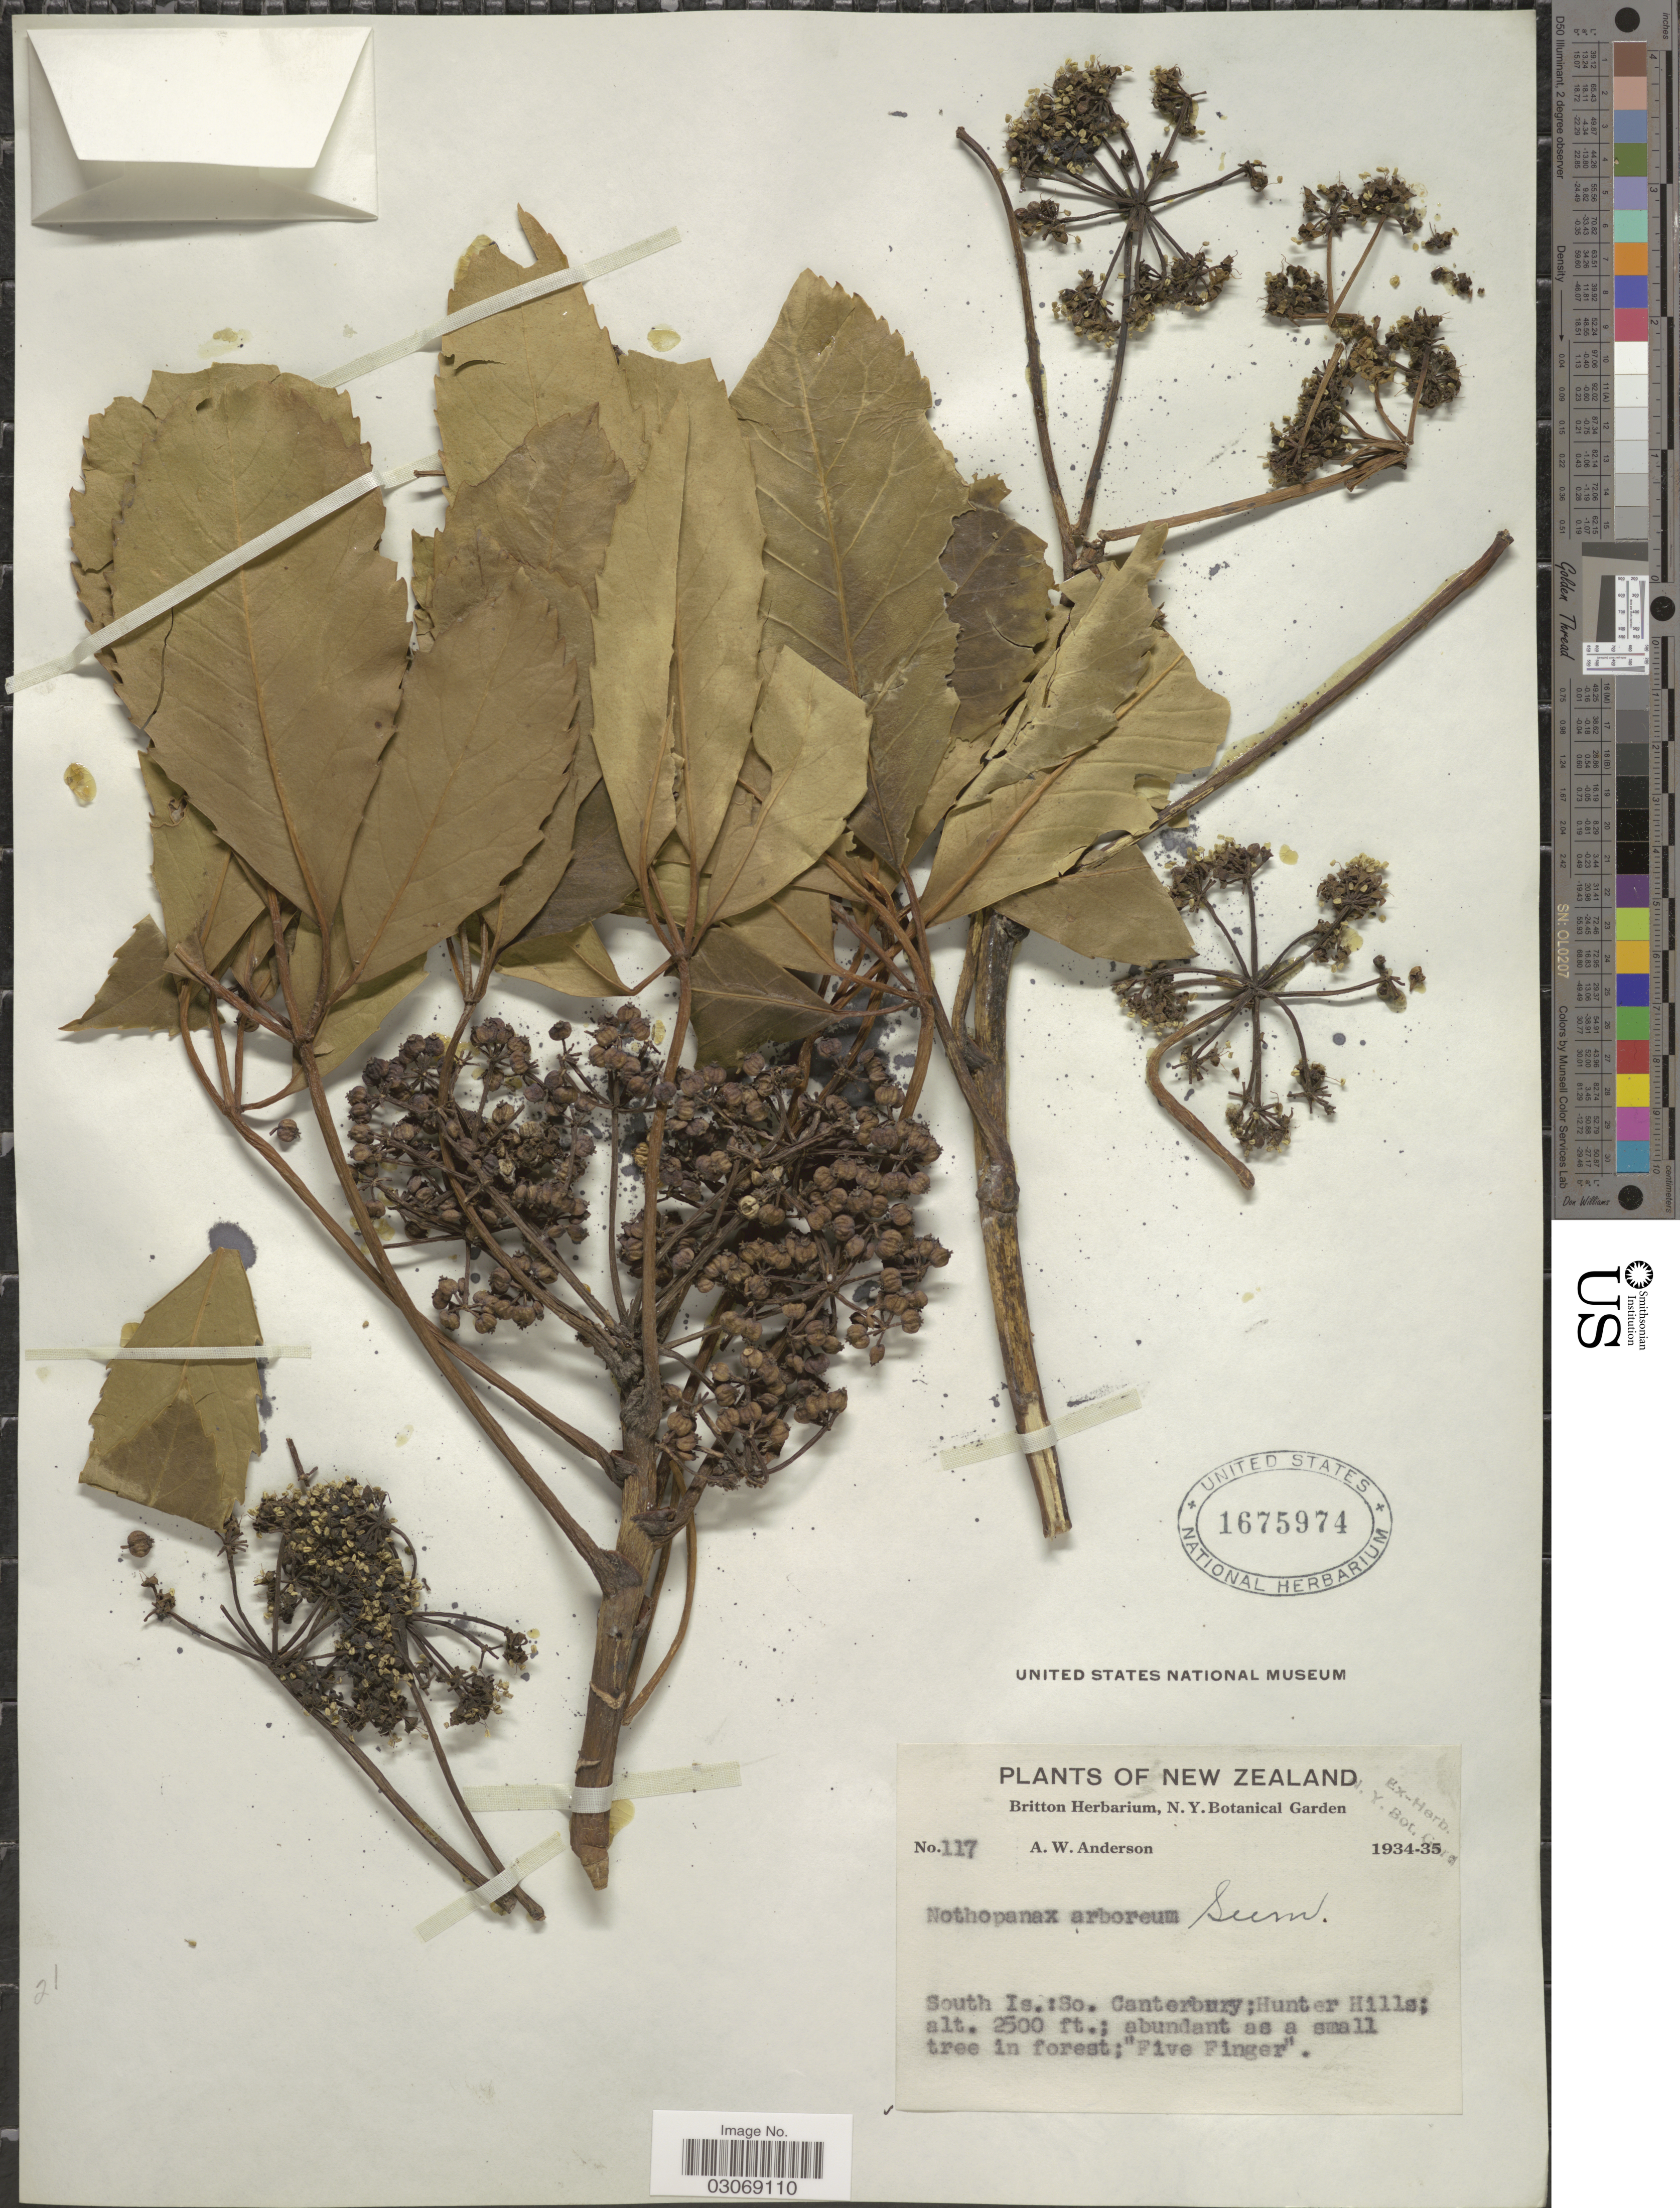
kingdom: Plantae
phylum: Tracheophyta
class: Magnoliopsida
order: Apiales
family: Araliaceae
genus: Nothopanax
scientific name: Nothopanax arboreus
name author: (L. f.) Seem.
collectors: A. W. Anderson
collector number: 117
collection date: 1934/1935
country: New Zealand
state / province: Canterbury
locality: South Is.: So. Canterbury; Hunter Hills.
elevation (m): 762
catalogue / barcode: US 1675974